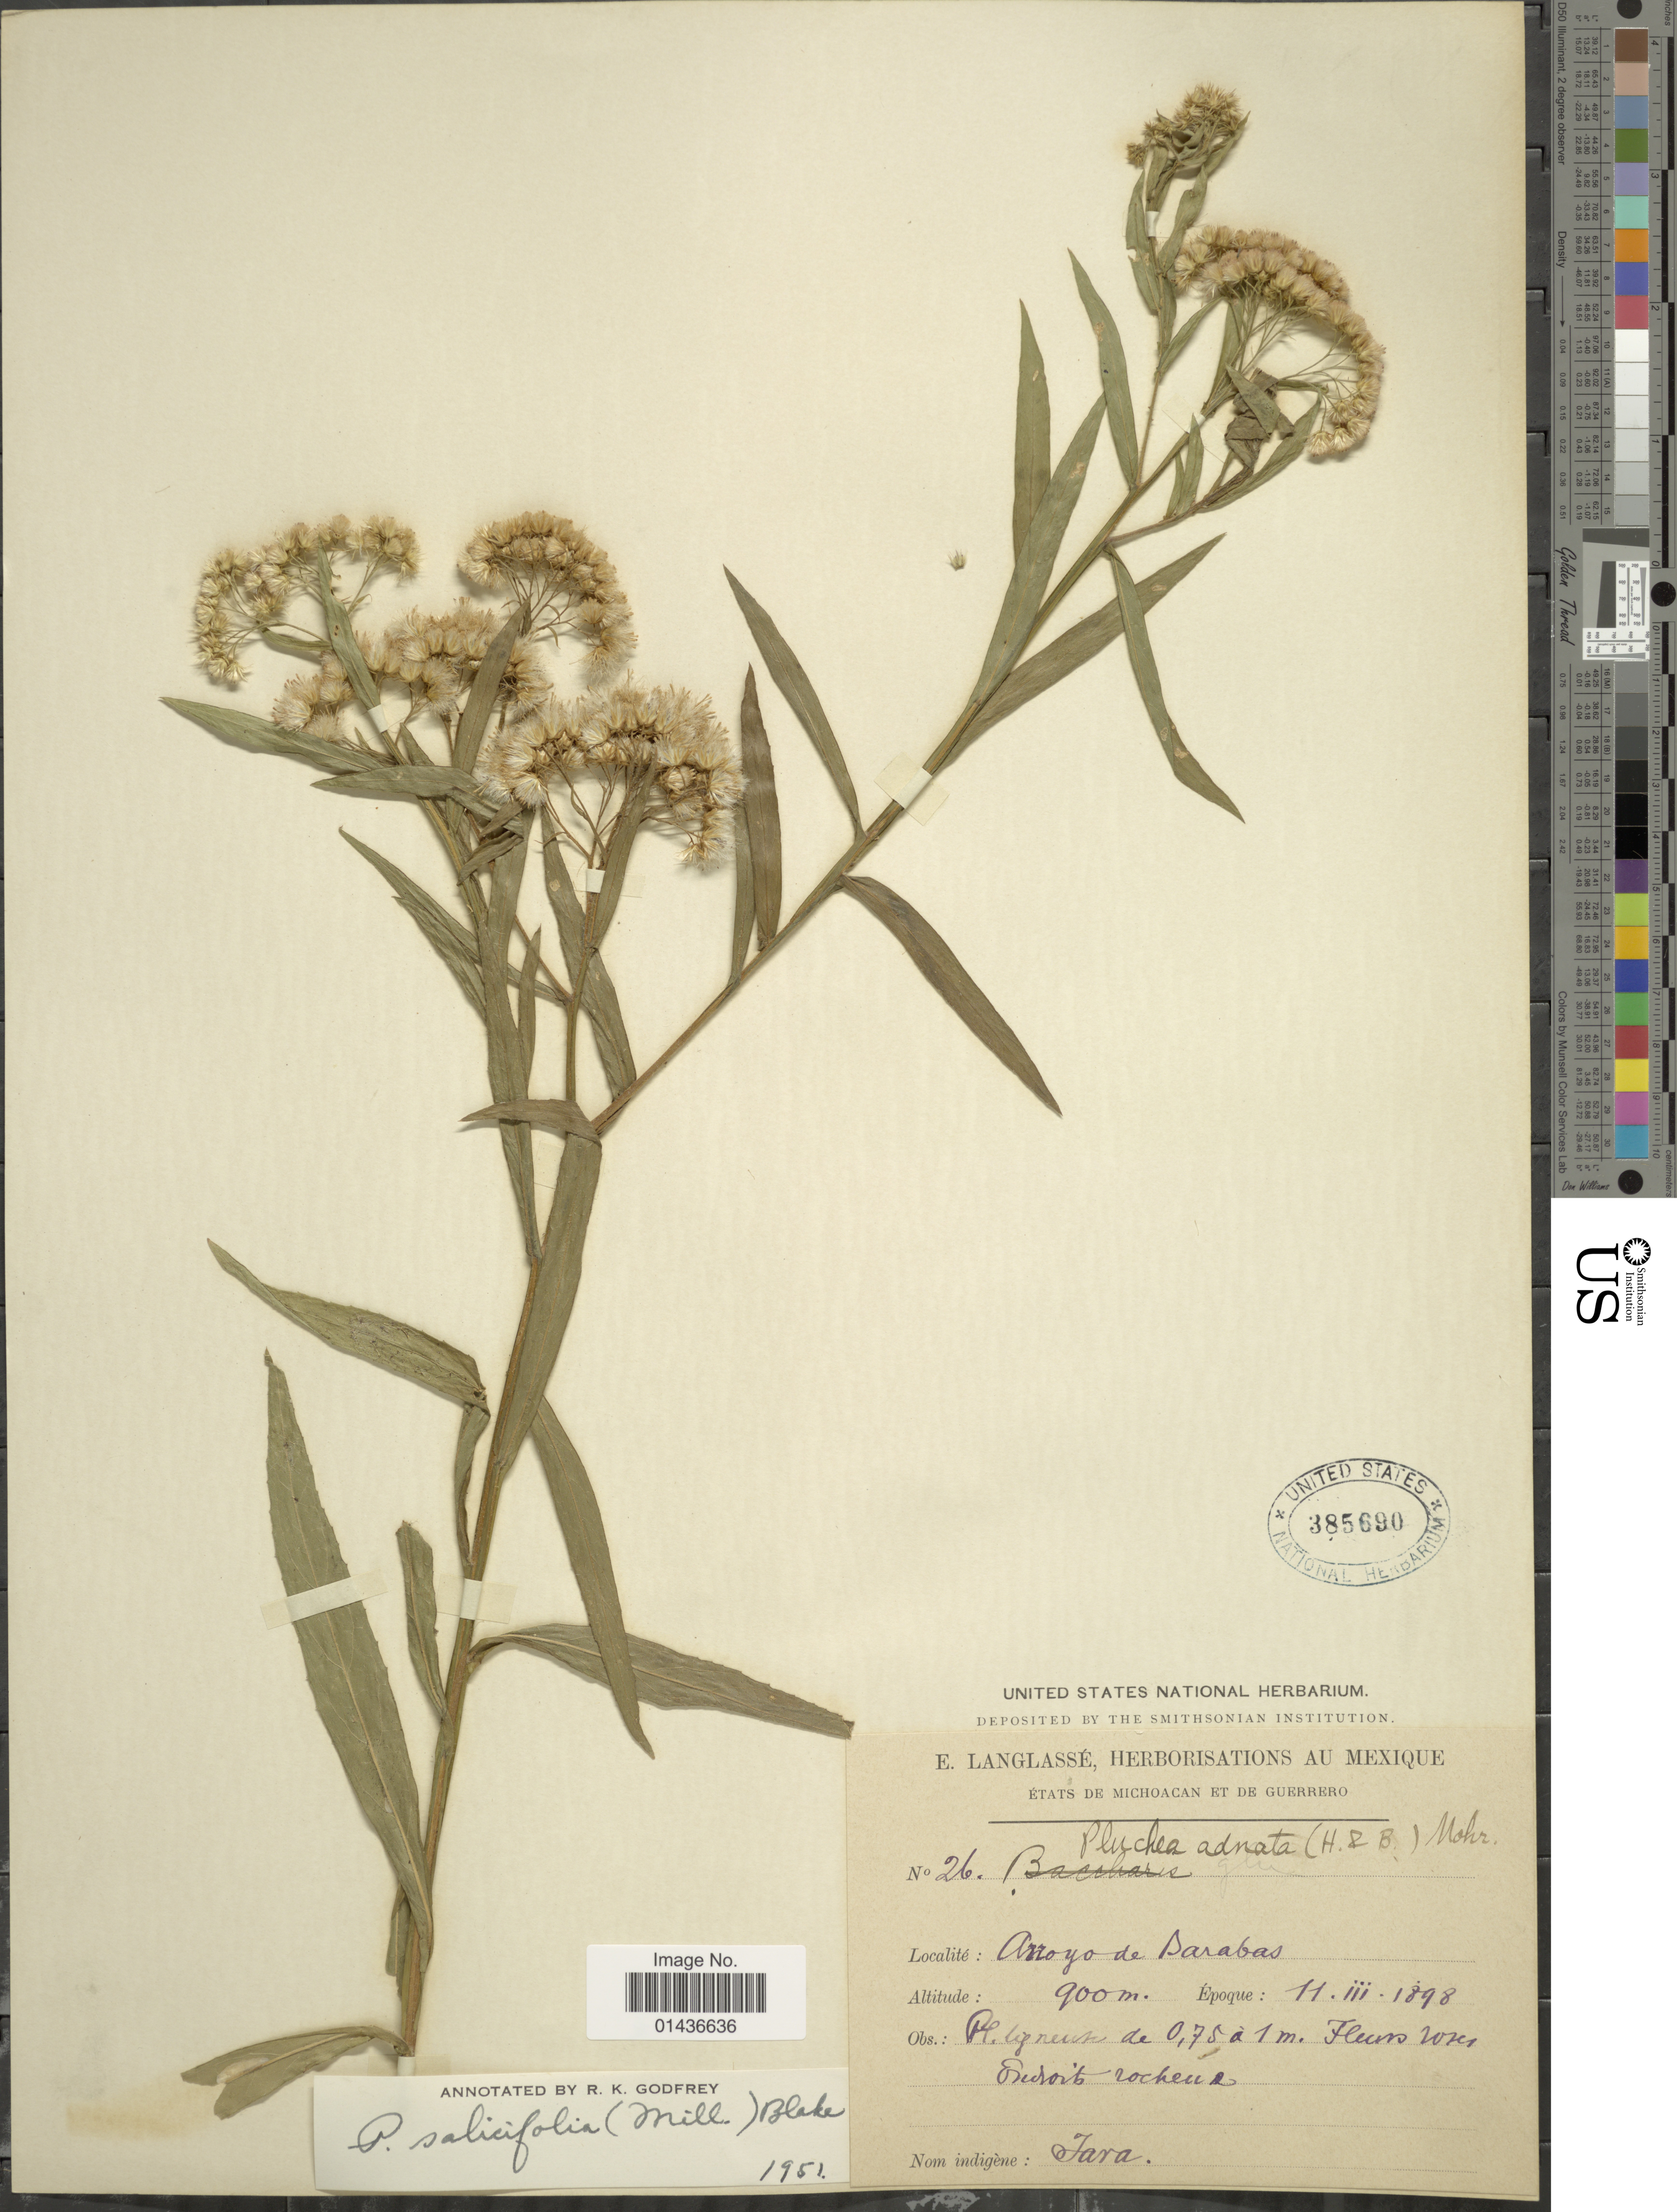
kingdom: Plantae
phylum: Tracheophyta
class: Magnoliopsida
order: Asterales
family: Asteraceae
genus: Pluchea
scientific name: Pluchea salicifolia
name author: (Mill.) S.F. Blake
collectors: E. Langlassé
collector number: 26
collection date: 1898-03-11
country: Mexico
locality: Etats de Michoacan et de Guerrero, Arroyo de Barabas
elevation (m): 900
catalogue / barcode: US 385690